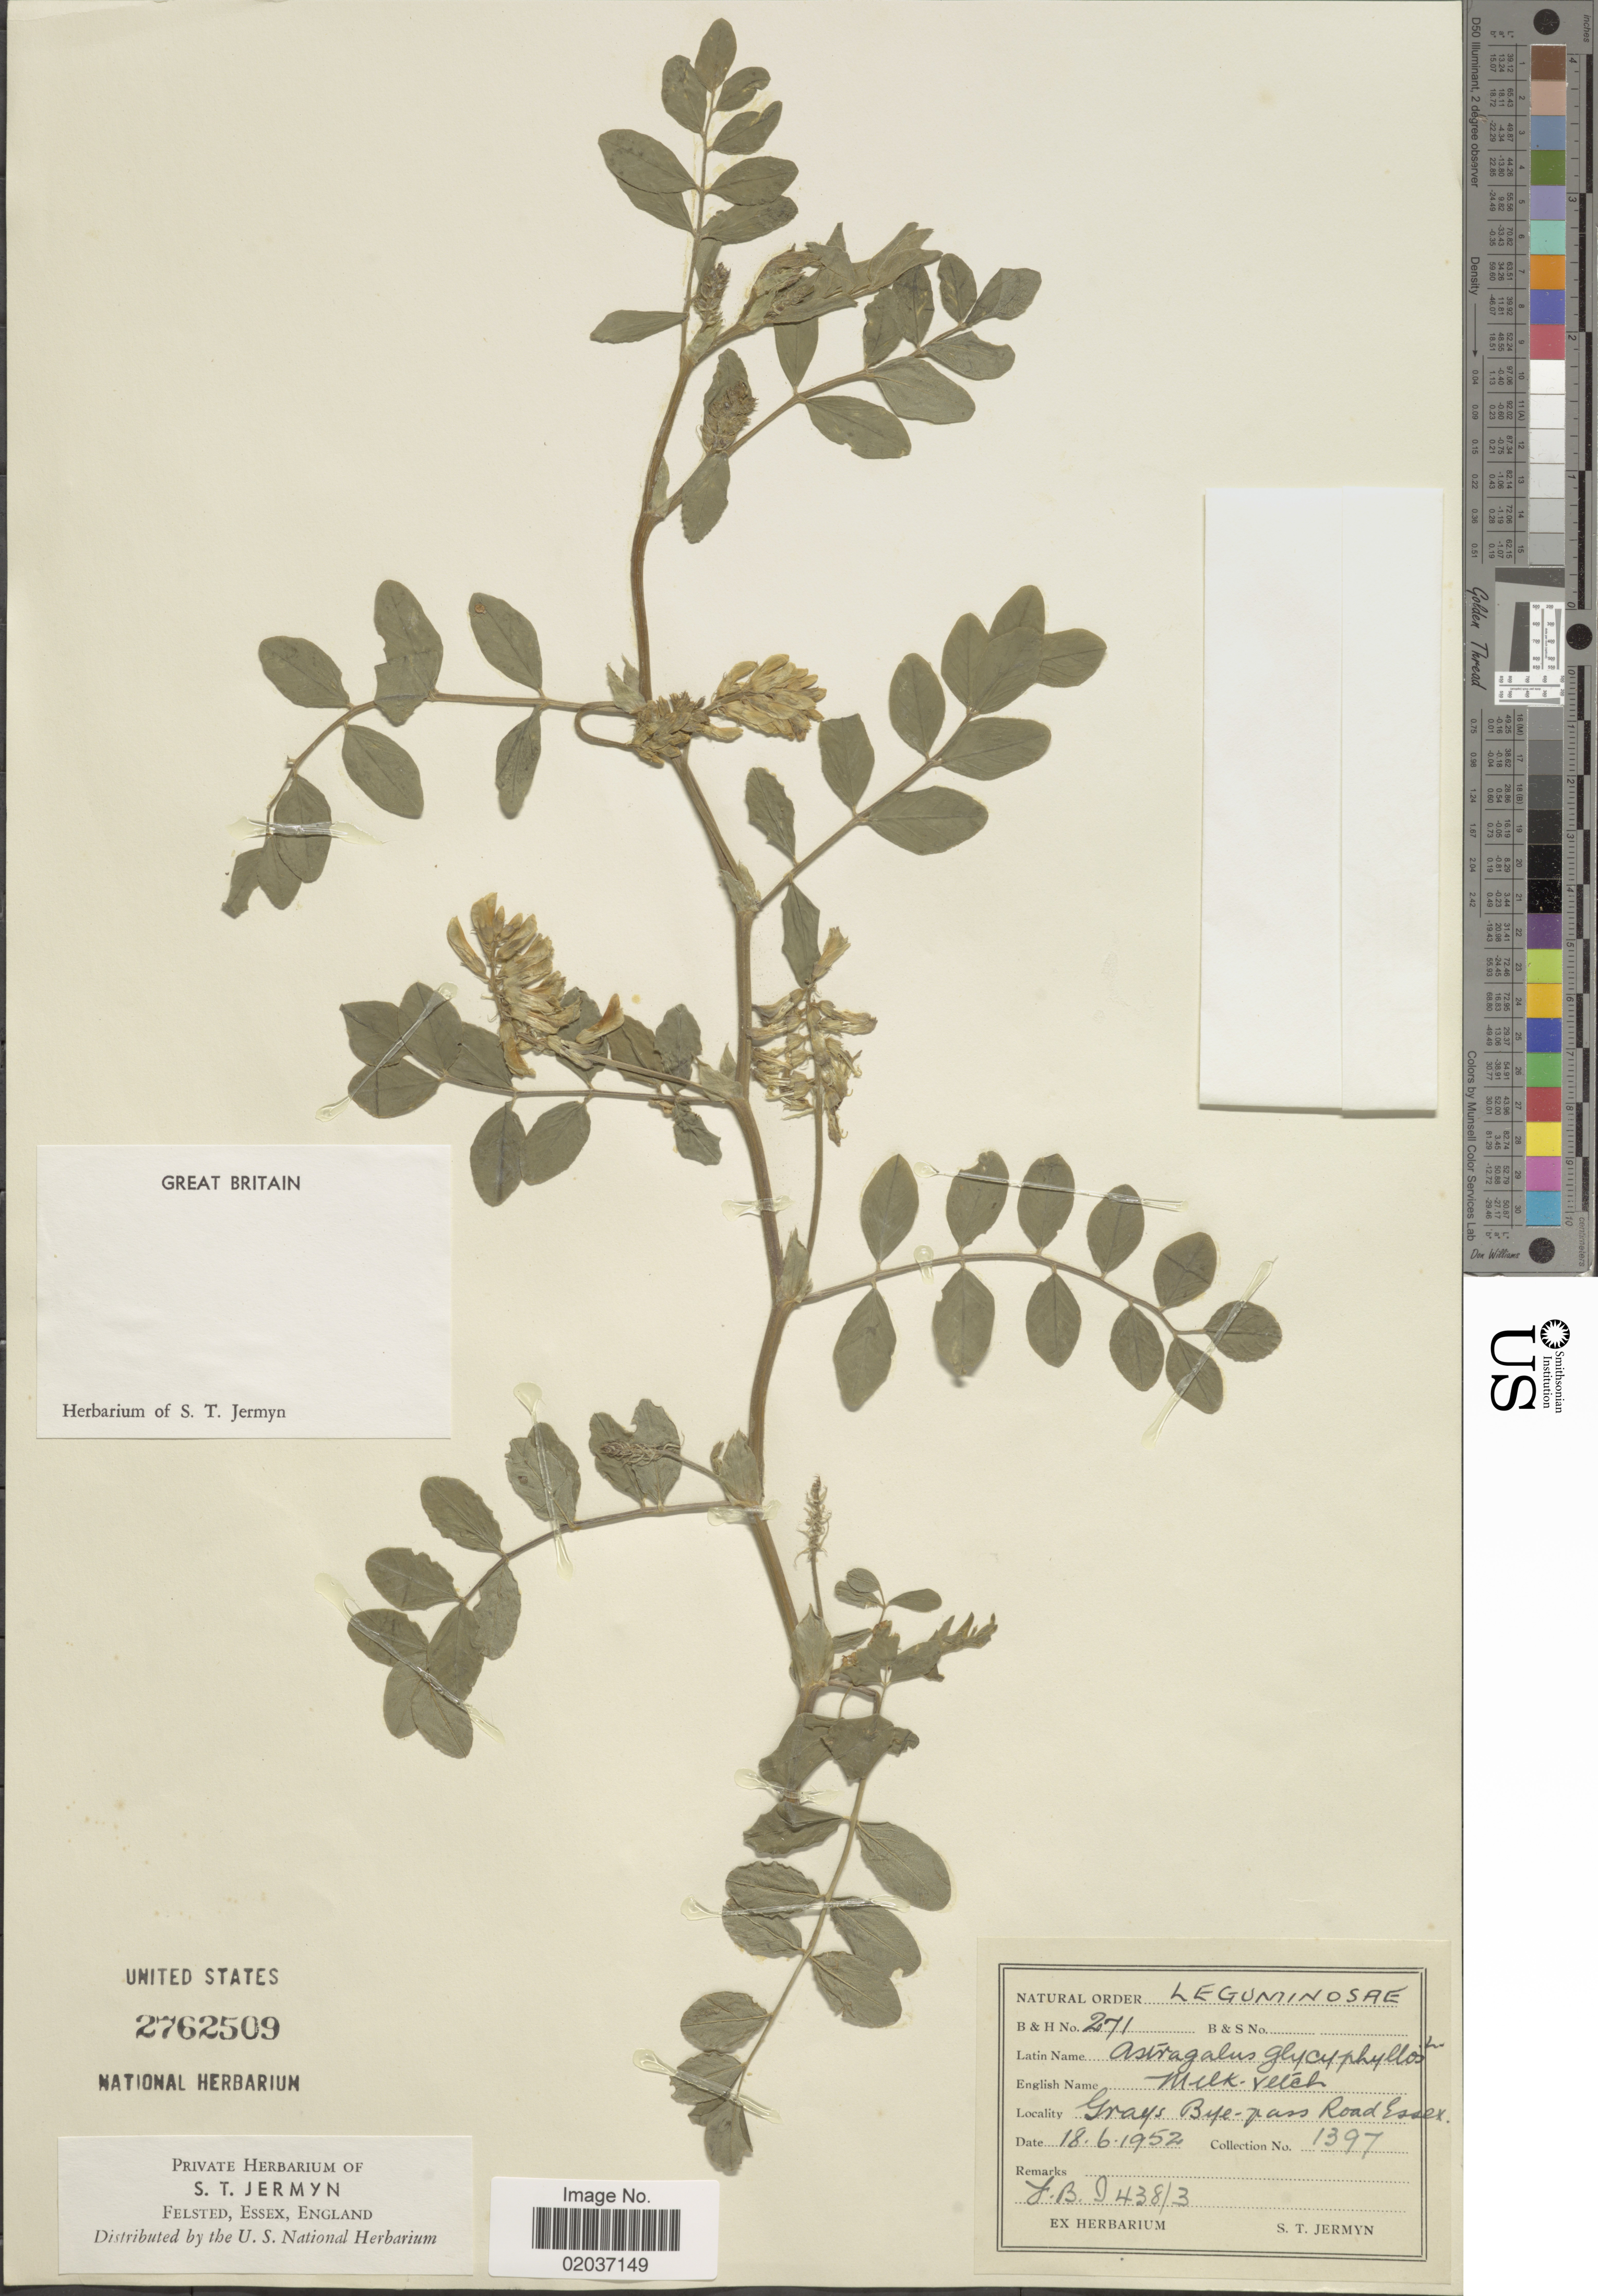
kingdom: Plantae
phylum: Tracheophyta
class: Magnoliopsida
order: Fabales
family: Fabaceae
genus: Astragalus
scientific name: Astragalus glycyphyllos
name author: L.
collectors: S. Jermyn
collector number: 1397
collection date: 1952-06-18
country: United Kingdom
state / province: England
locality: Grays Bye-pass Road Essex.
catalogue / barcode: US 2762509